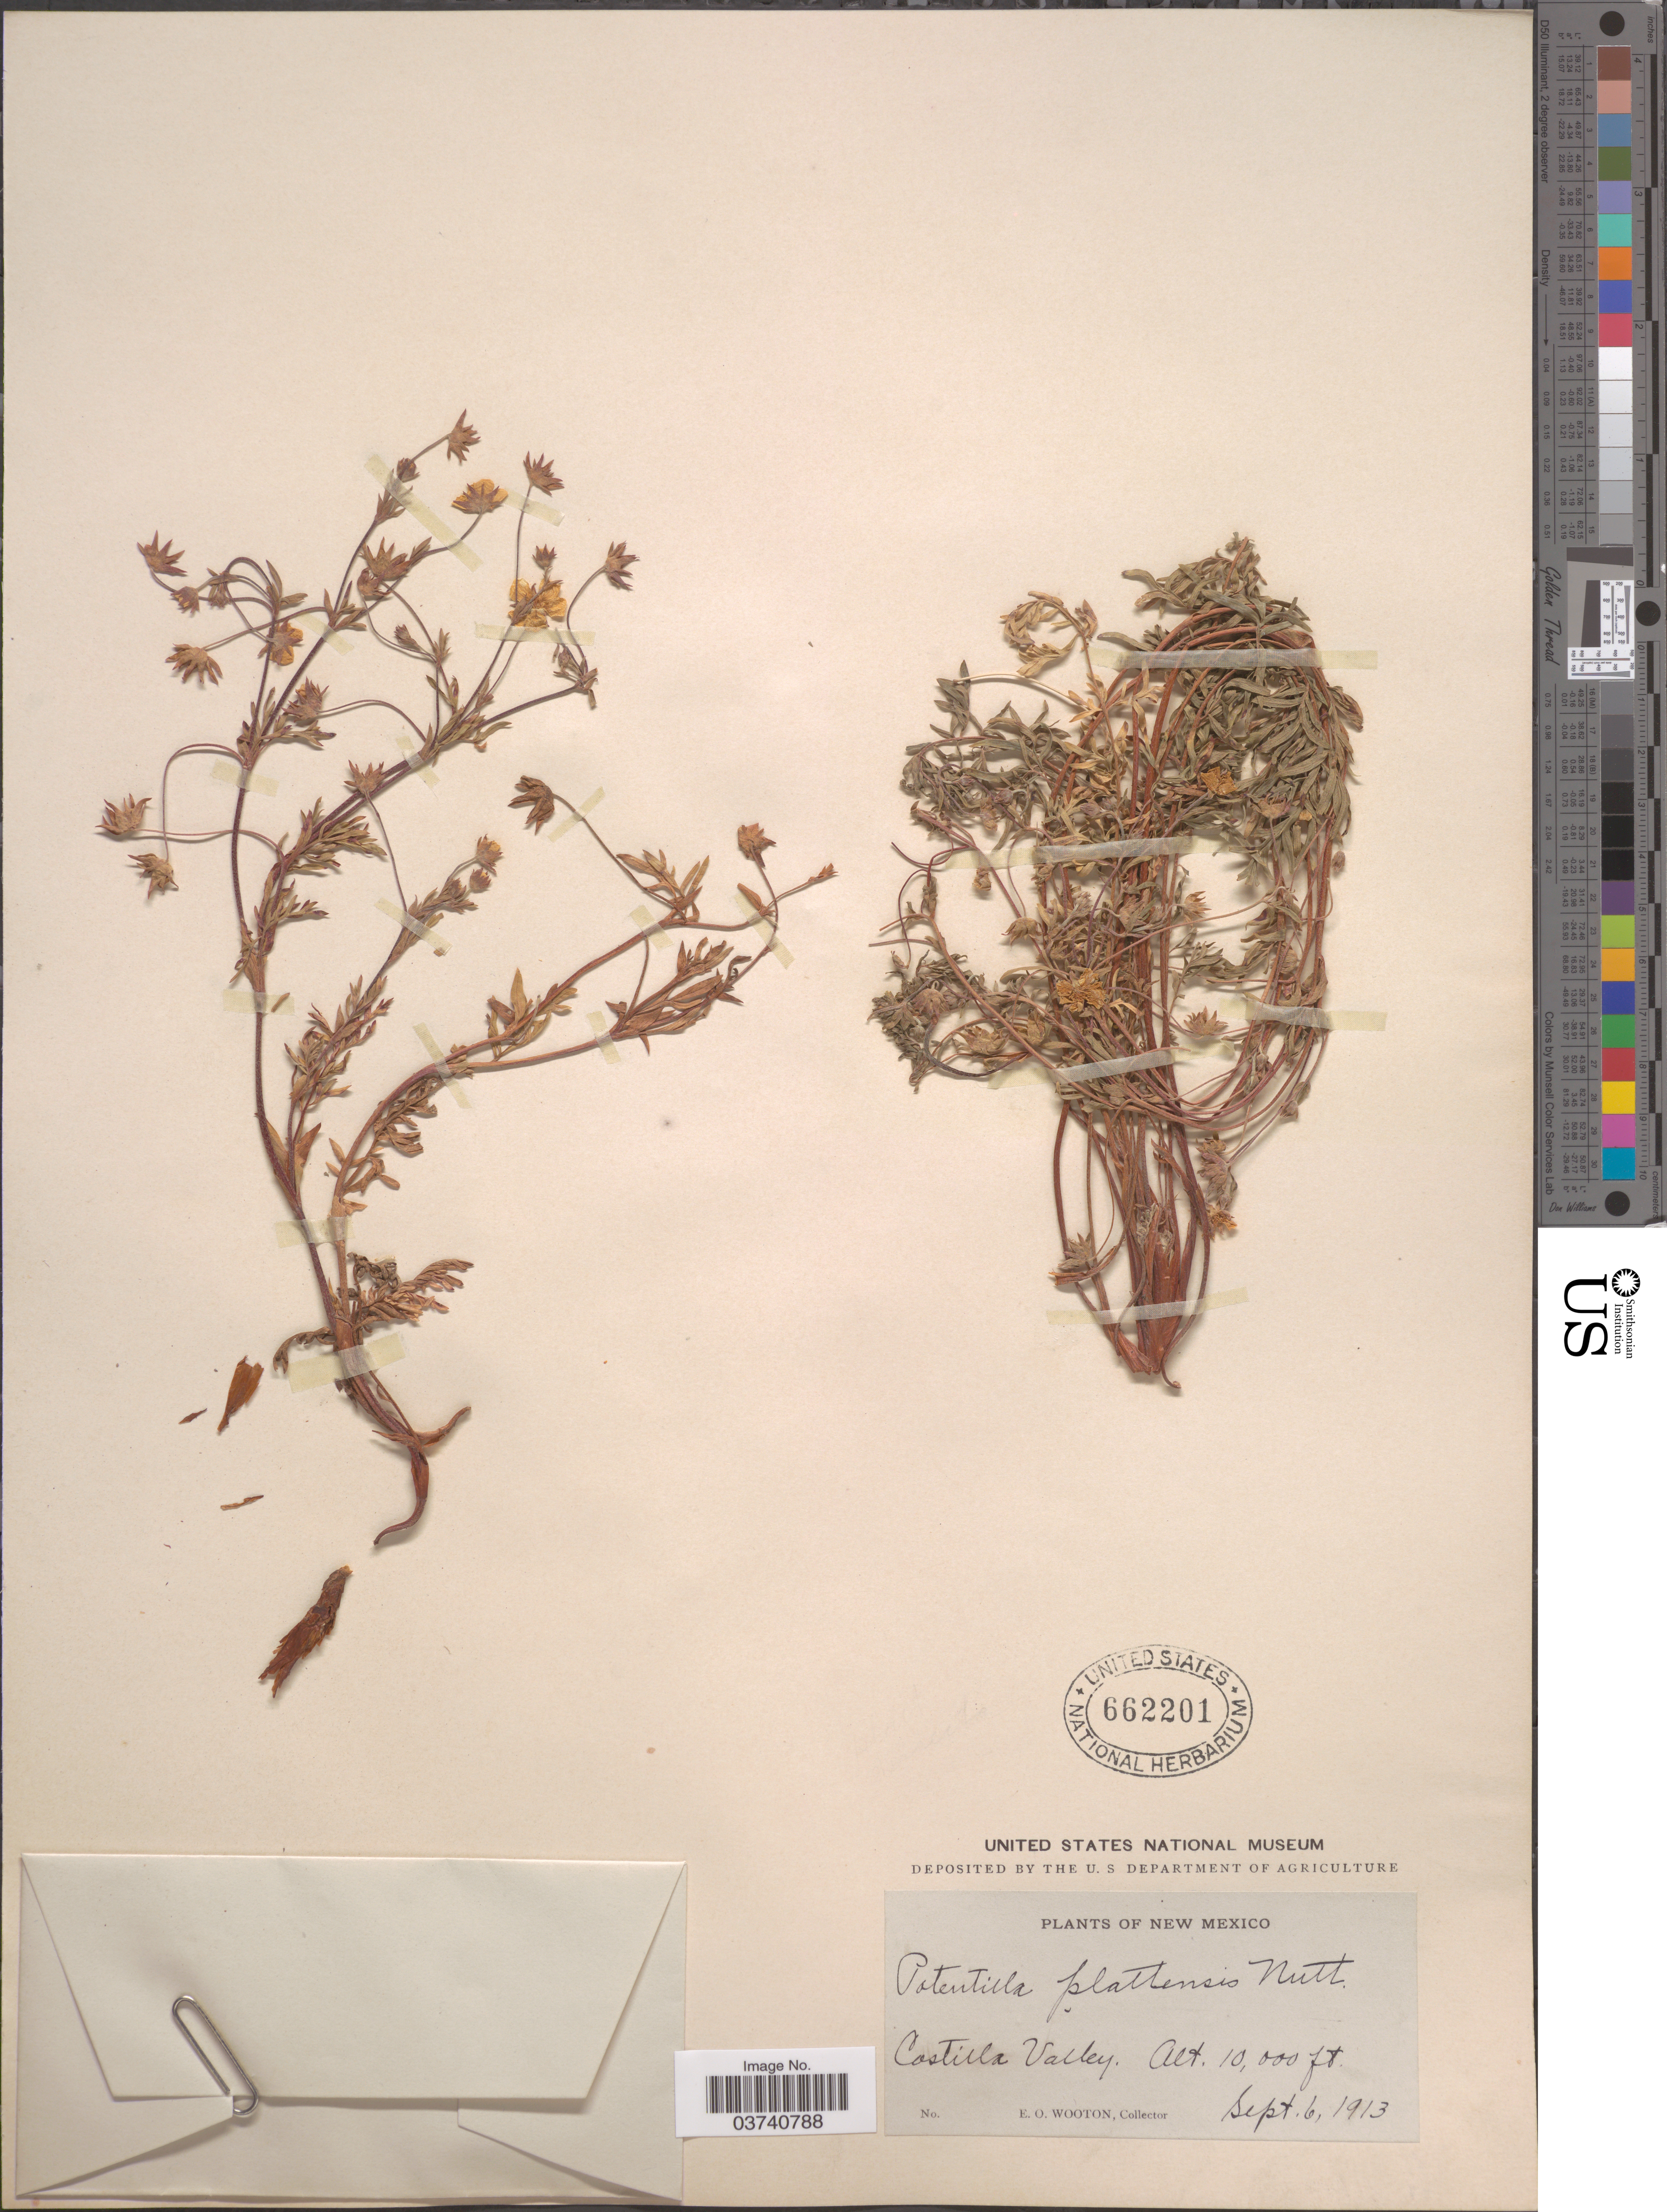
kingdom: Plantae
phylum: Tracheophyta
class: Magnoliopsida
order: Rosales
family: Rosaceae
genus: Potentilla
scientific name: Potentilla plattensis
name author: Nutt.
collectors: E. O. Wooton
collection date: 1913-09-06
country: United States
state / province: New Mexico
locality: Castilla Valley.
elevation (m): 3048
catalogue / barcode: US 662201